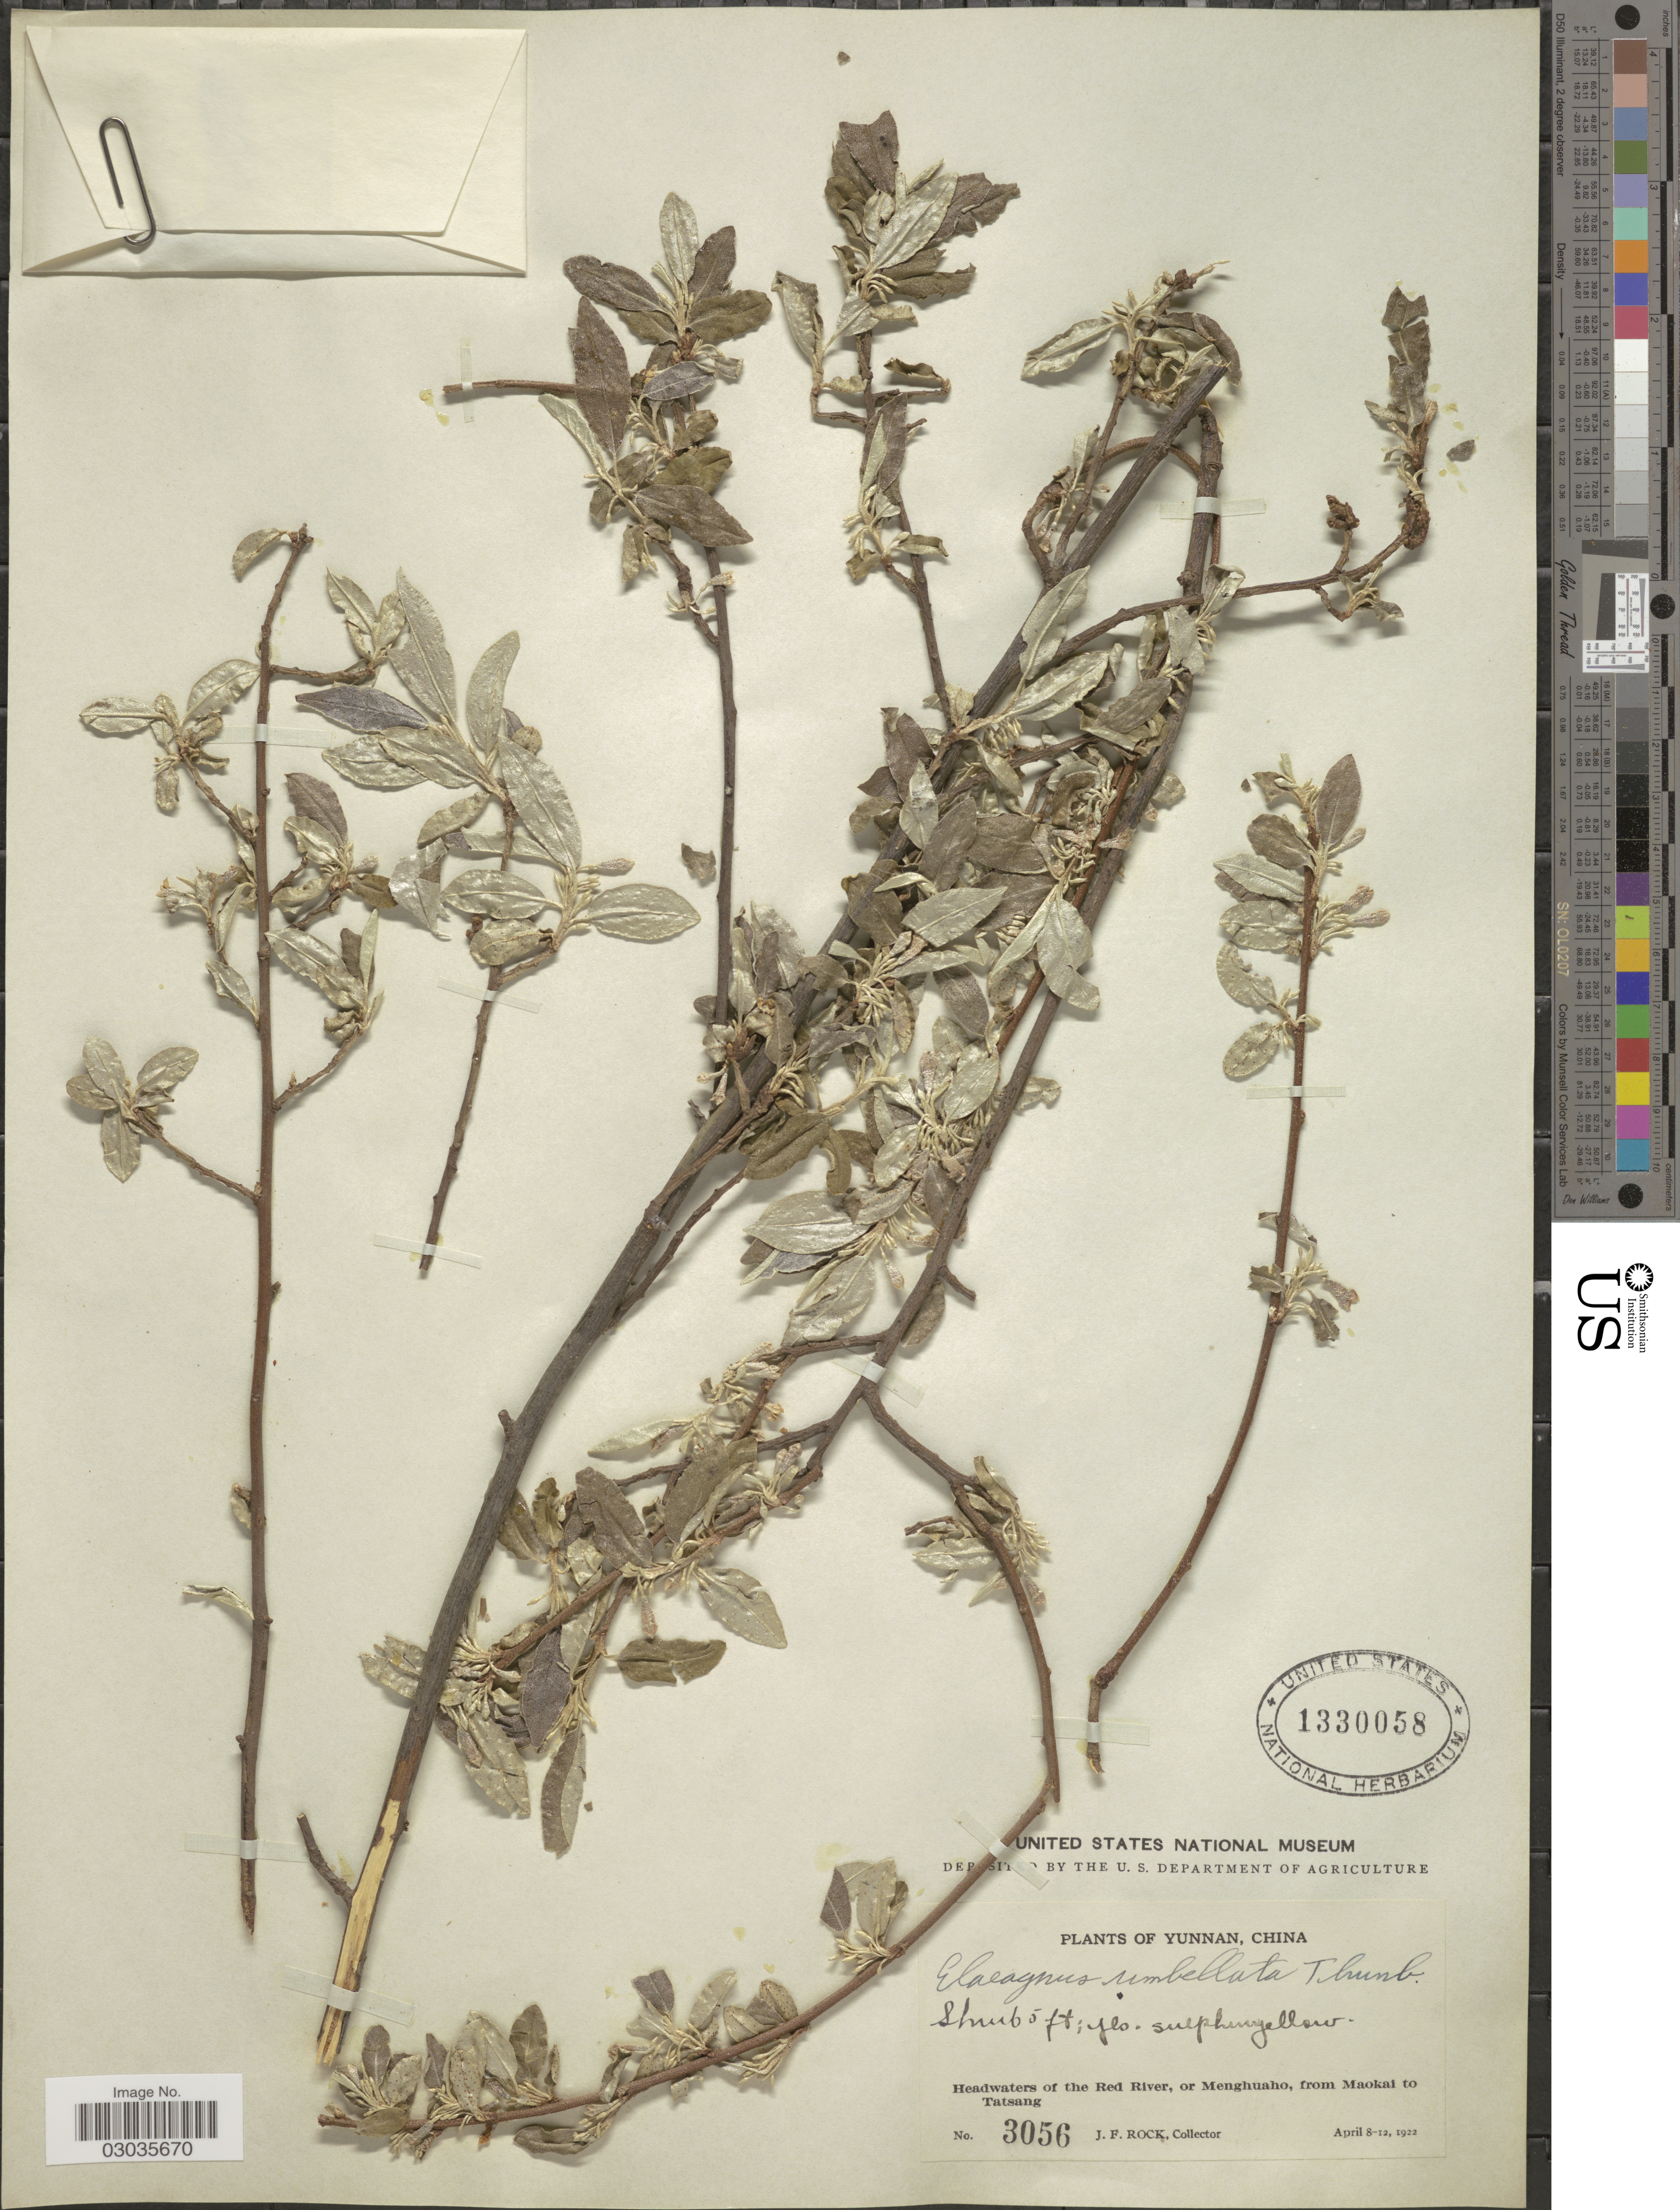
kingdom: Plantae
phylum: Tracheophyta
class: Magnoliopsida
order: Rosales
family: Elaeagnaceae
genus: Elaeagnus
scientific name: Elaeagnus umbellata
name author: Thunb.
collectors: J. Rock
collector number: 3056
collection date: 1922-04-08/1922-04-12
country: China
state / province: Yunnan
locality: Headwaters of the Red River, or Menghuaho, from Maokai to Tatsang.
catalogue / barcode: US 1330058